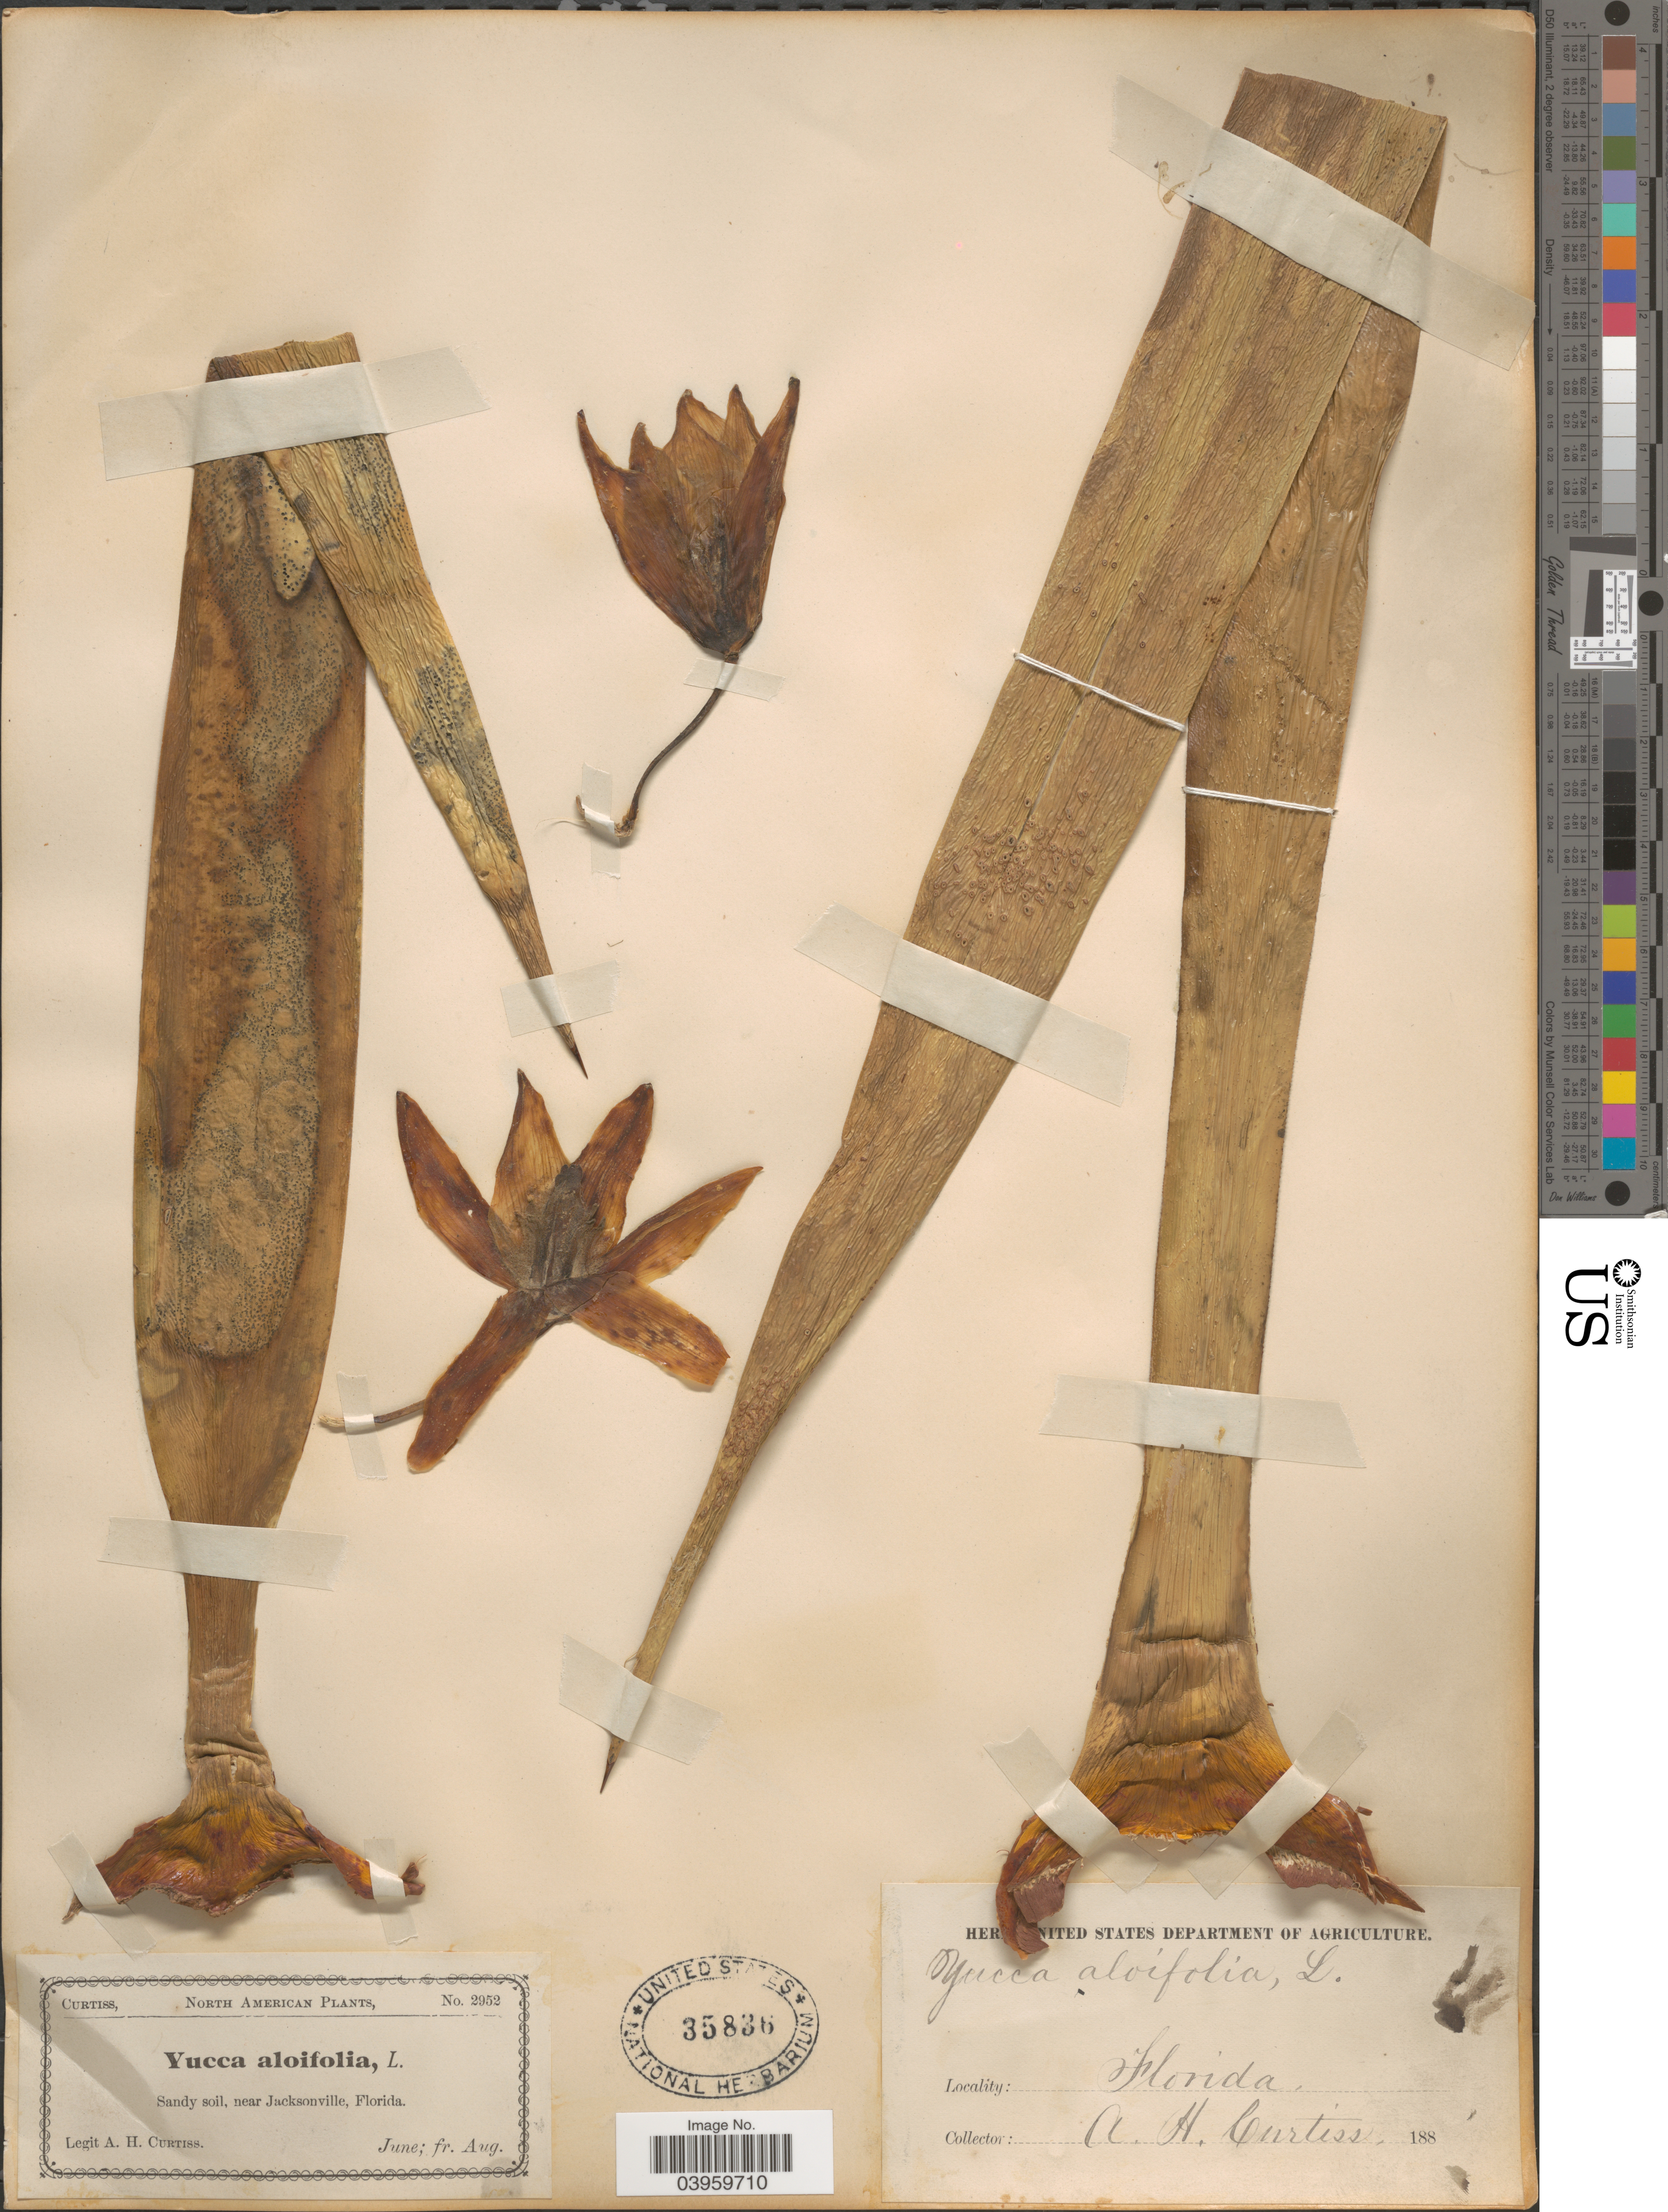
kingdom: Plantae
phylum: Tracheophyta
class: Liliopsida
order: Asparagales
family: Asparagaceae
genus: Yucca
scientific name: Yucca aloifolia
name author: L.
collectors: A. H. Curtiss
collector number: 2952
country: United States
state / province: Florida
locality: Near Jacksonville.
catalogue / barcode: US 35836